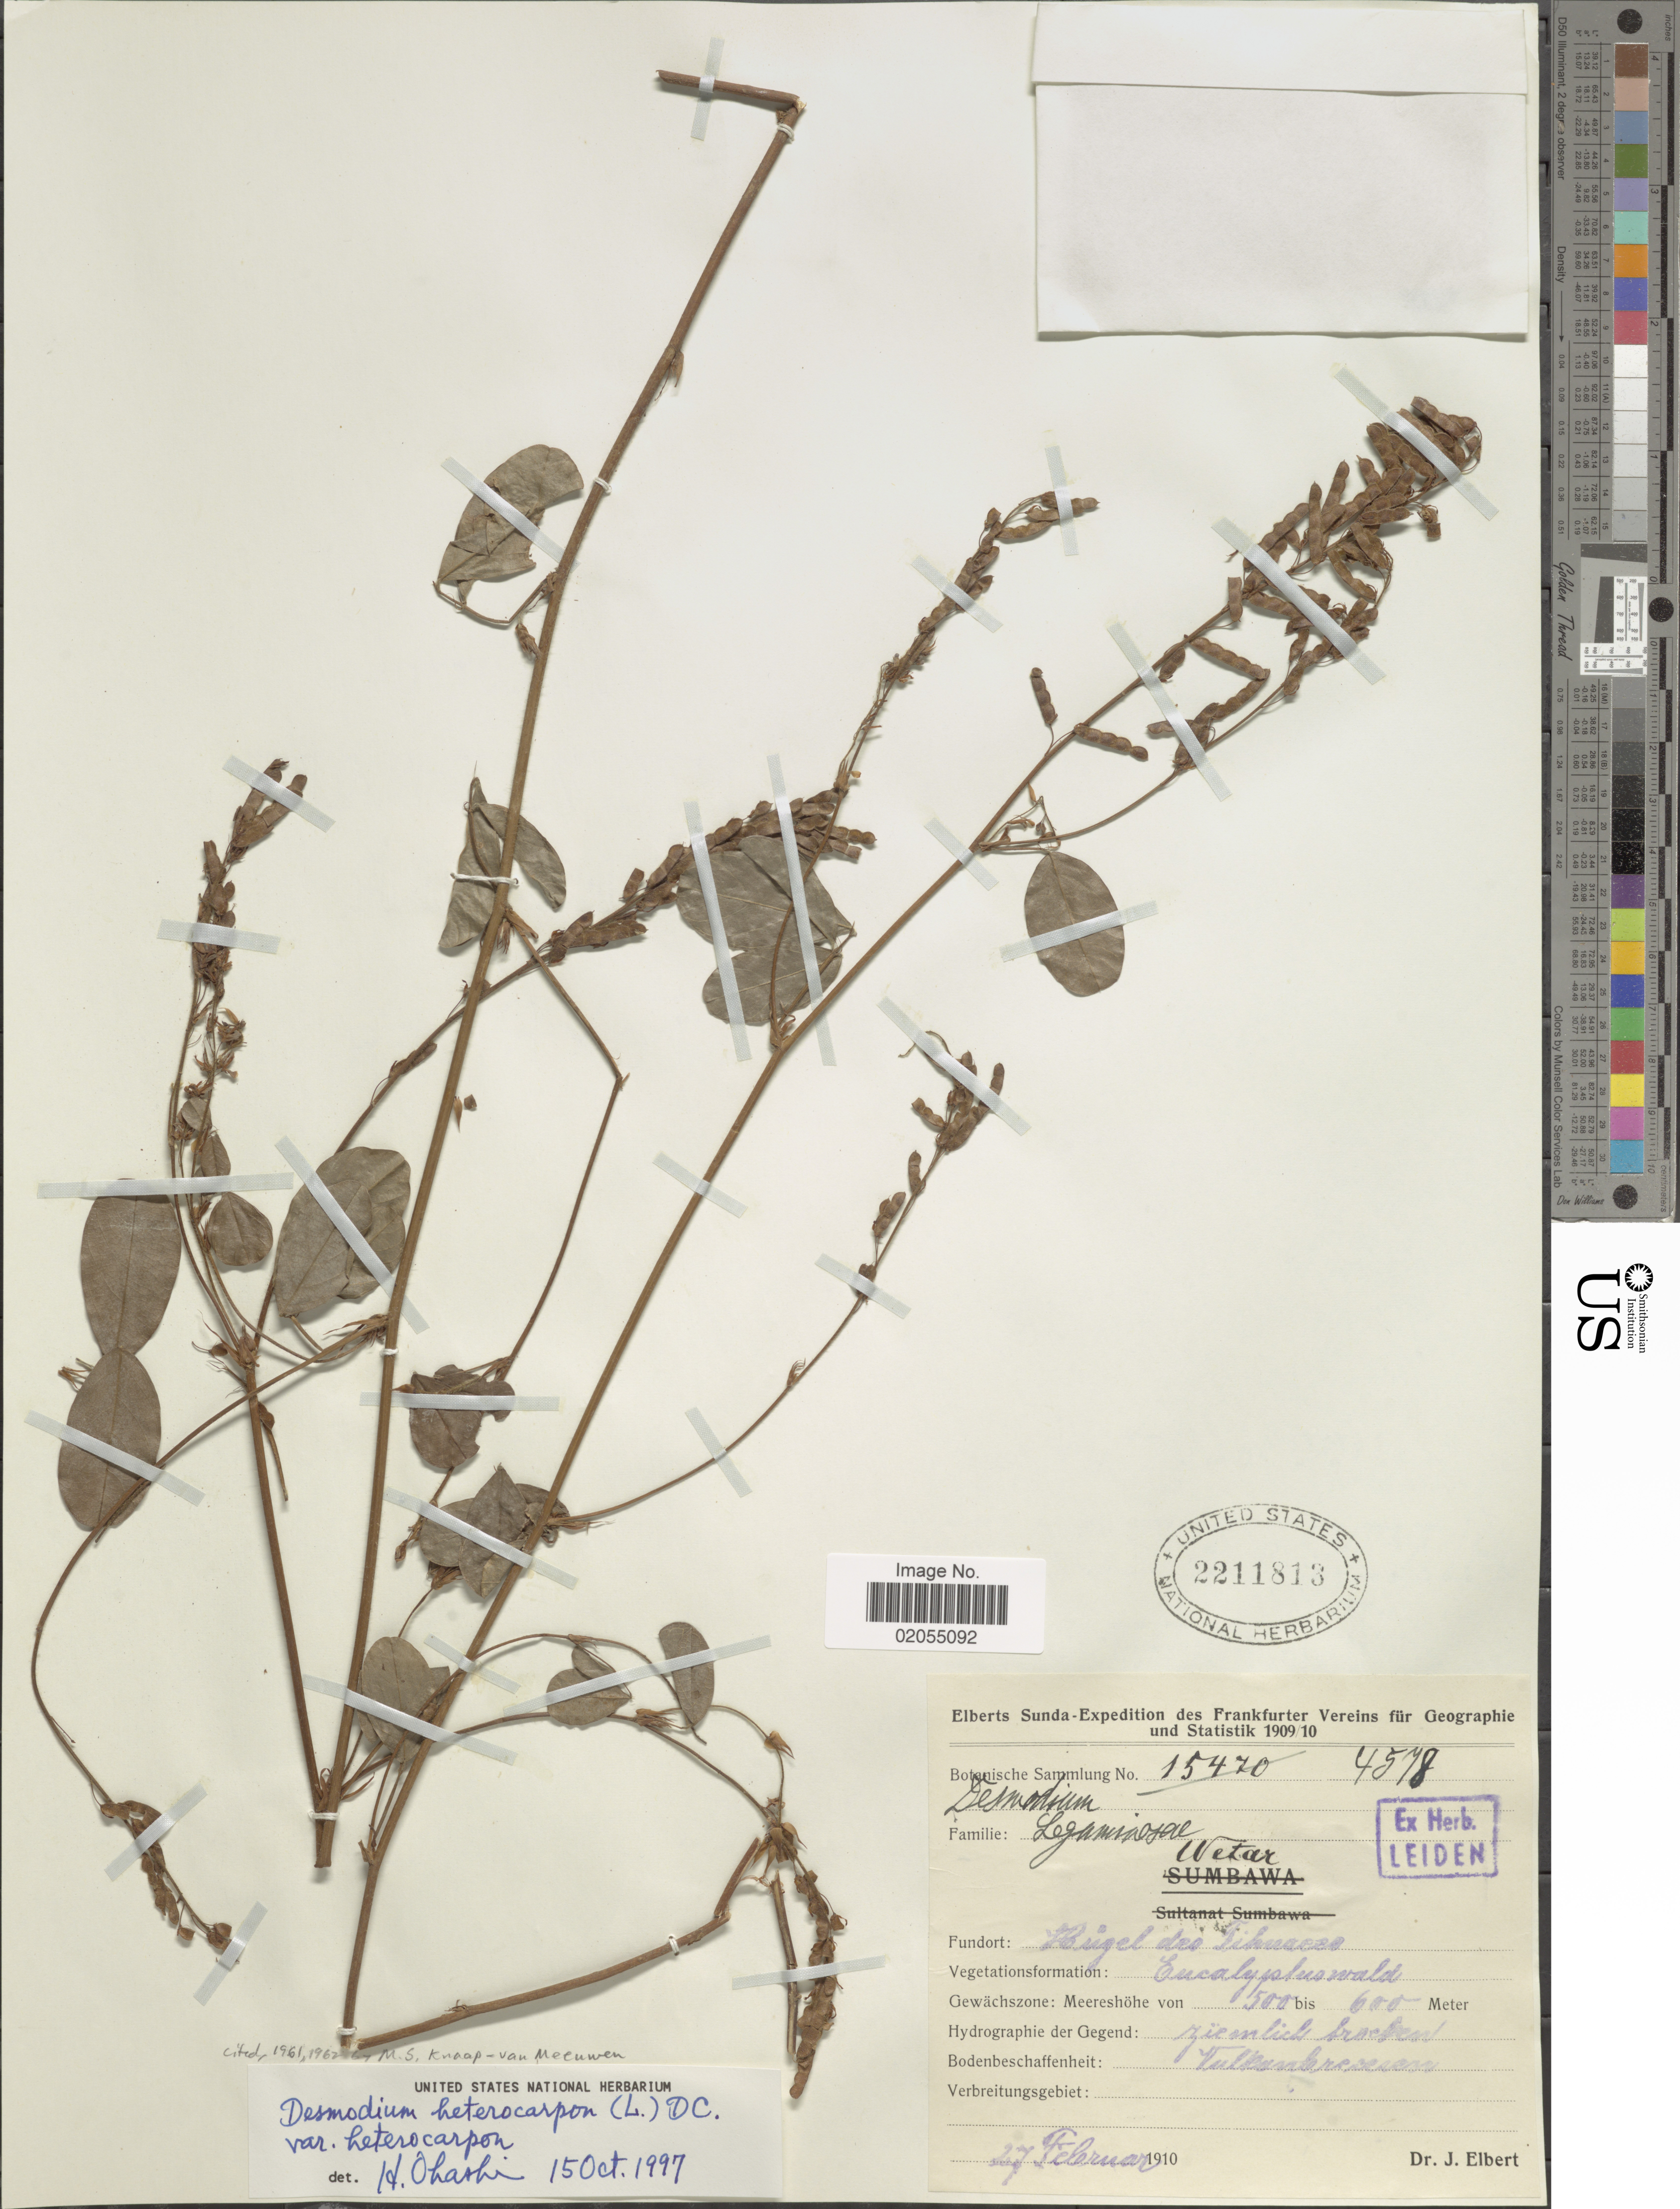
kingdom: Plantae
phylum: Tracheophyta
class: Magnoliopsida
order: Fabales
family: Fabaceae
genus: Grona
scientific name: Grona heterocarpos subsp. heterocarpos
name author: (L.) H. Ohashi & K. Ohashi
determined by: Strong, Mark T., (BOT), Smithsonian Institution - National Museum of Natural History (UNITED STATES)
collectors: J. Elbert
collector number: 4578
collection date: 1910-02-27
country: Indonesia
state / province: Maluku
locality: Hrigel des [illegible text].[interpreted]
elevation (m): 500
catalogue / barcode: US 2211813